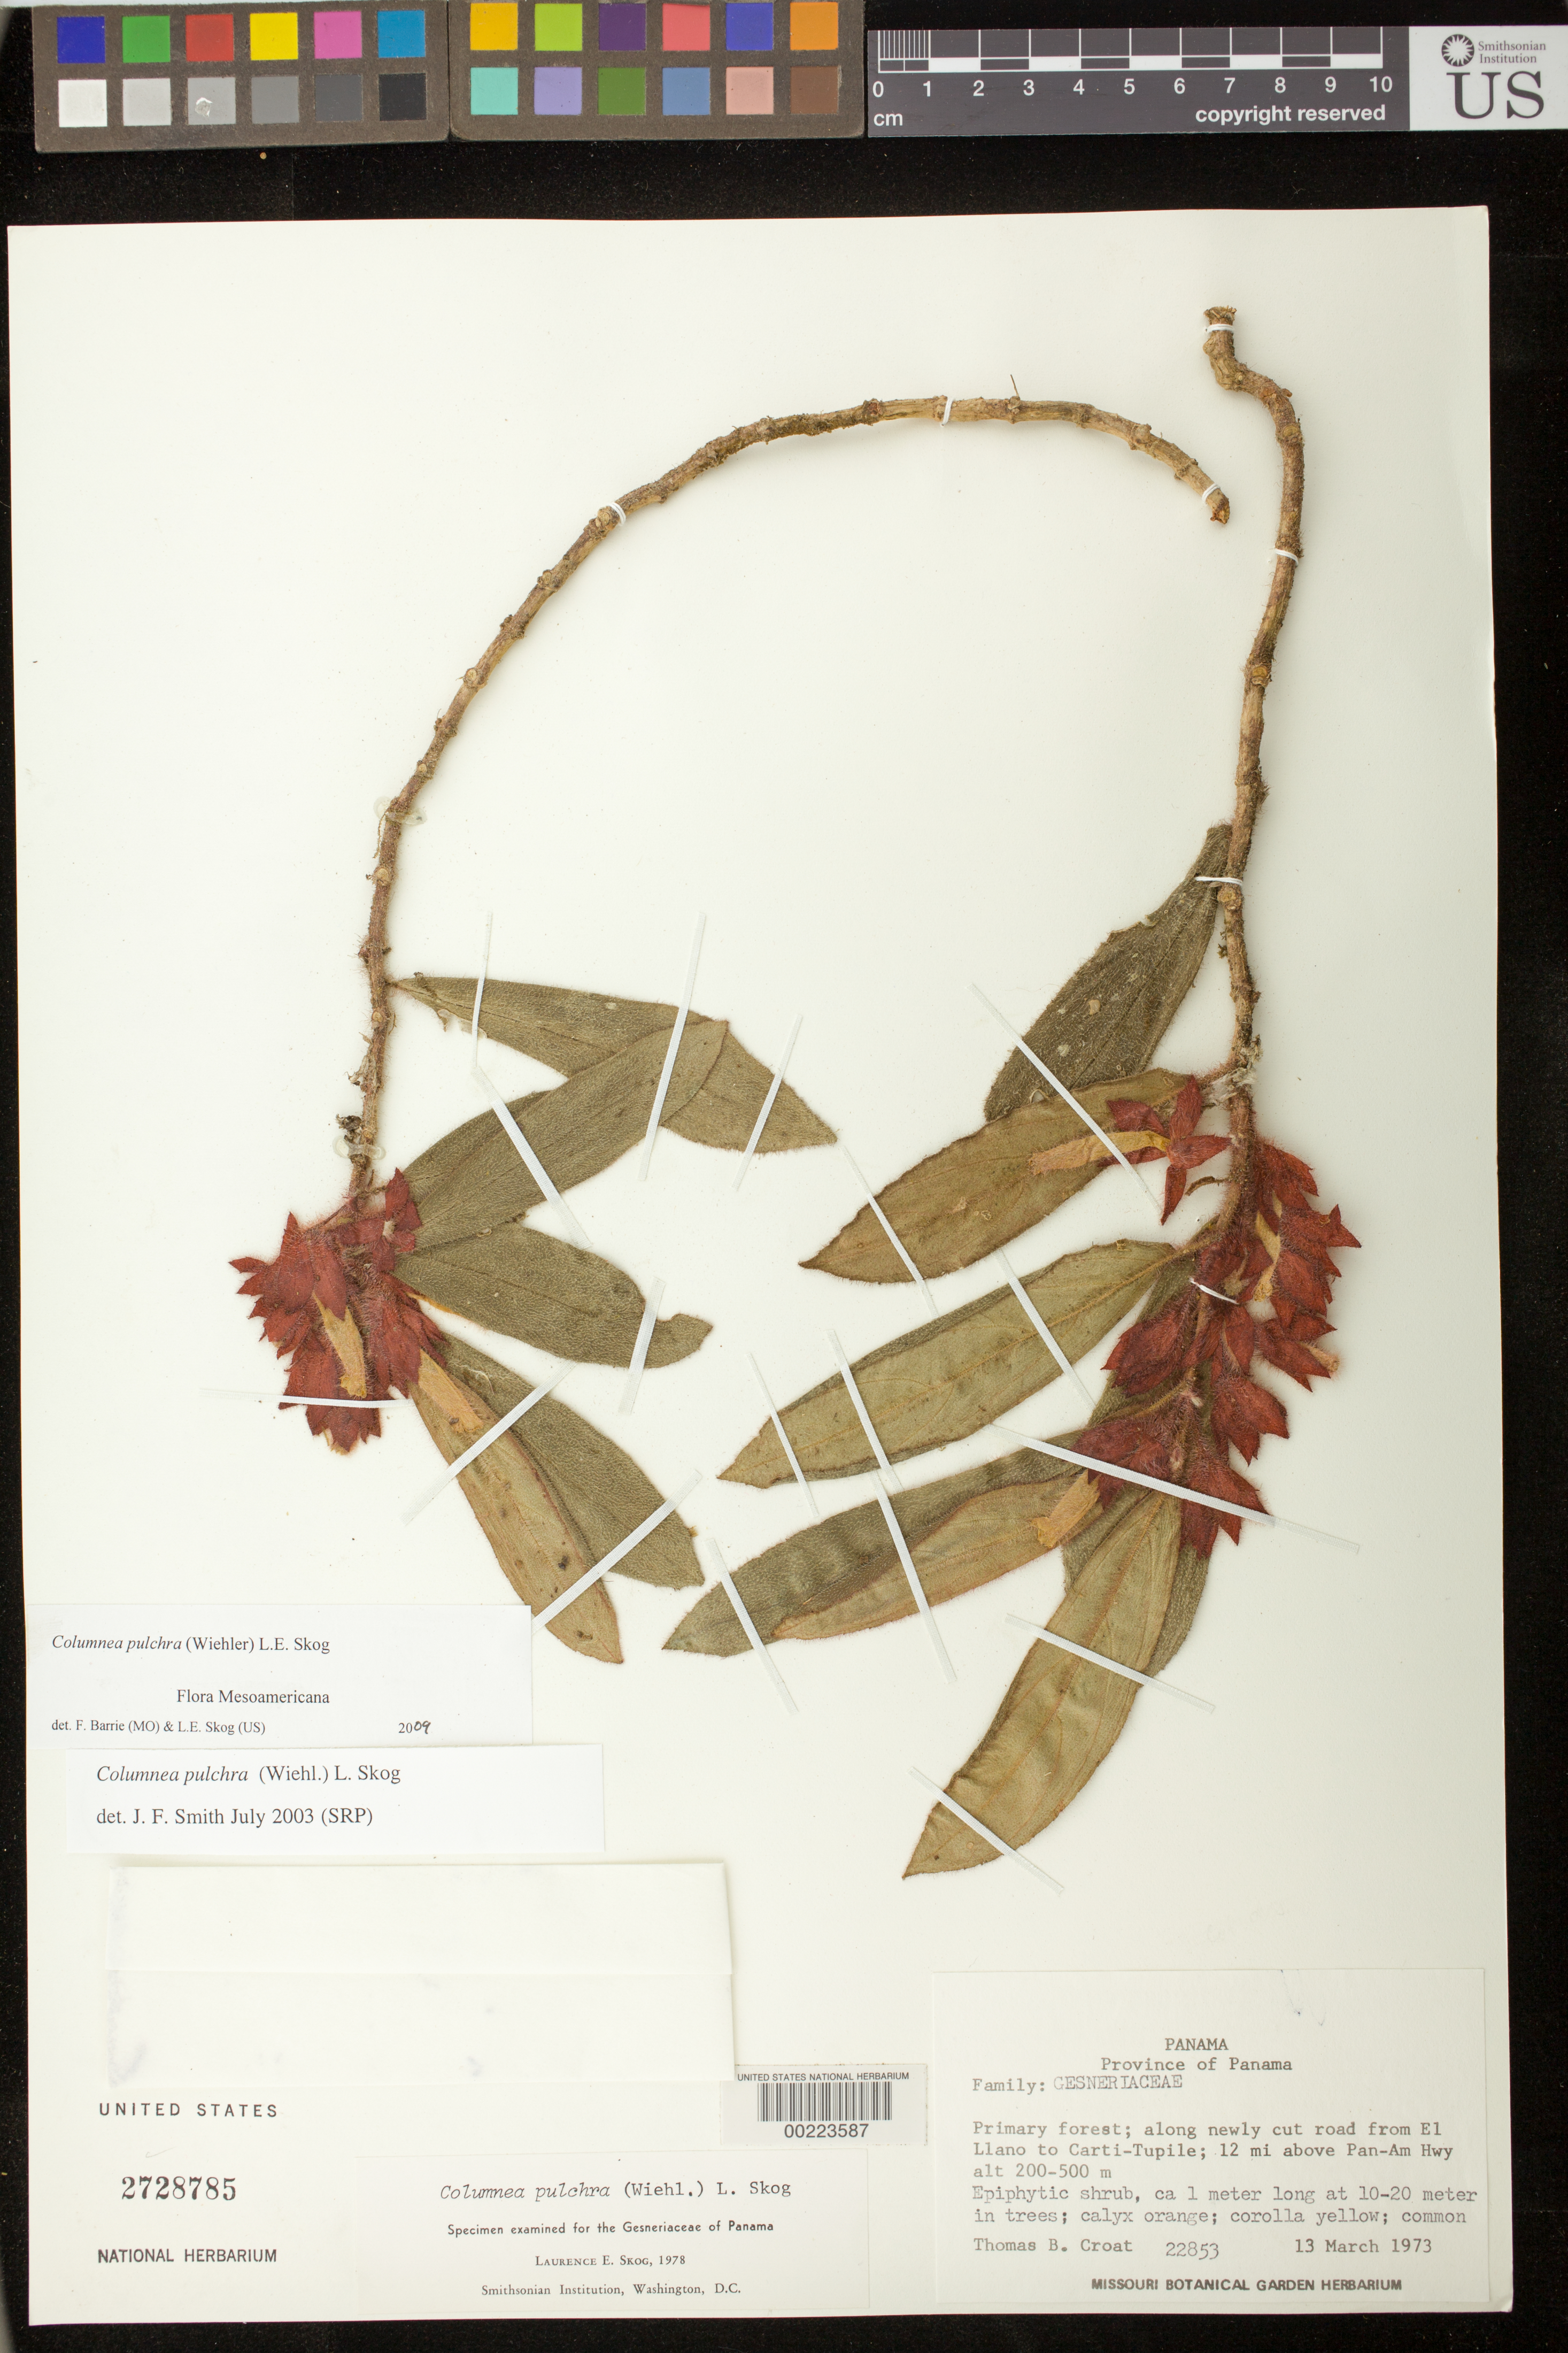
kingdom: Plantae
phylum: Tracheophyta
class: Magnoliopsida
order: Lamiales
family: Gesneriaceae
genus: Columnea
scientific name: Columnea pulchra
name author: (Wiehler) L.E. Skog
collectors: T. B. Croat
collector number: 22853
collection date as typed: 13 Mar 1973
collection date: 1973-03-13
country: Panama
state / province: Panamá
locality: Along newly cut road from El Llano to Carti-Tupile; 12 mi above Pan-Am Hwy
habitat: Primary forest along newly cut road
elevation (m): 200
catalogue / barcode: US 2728785